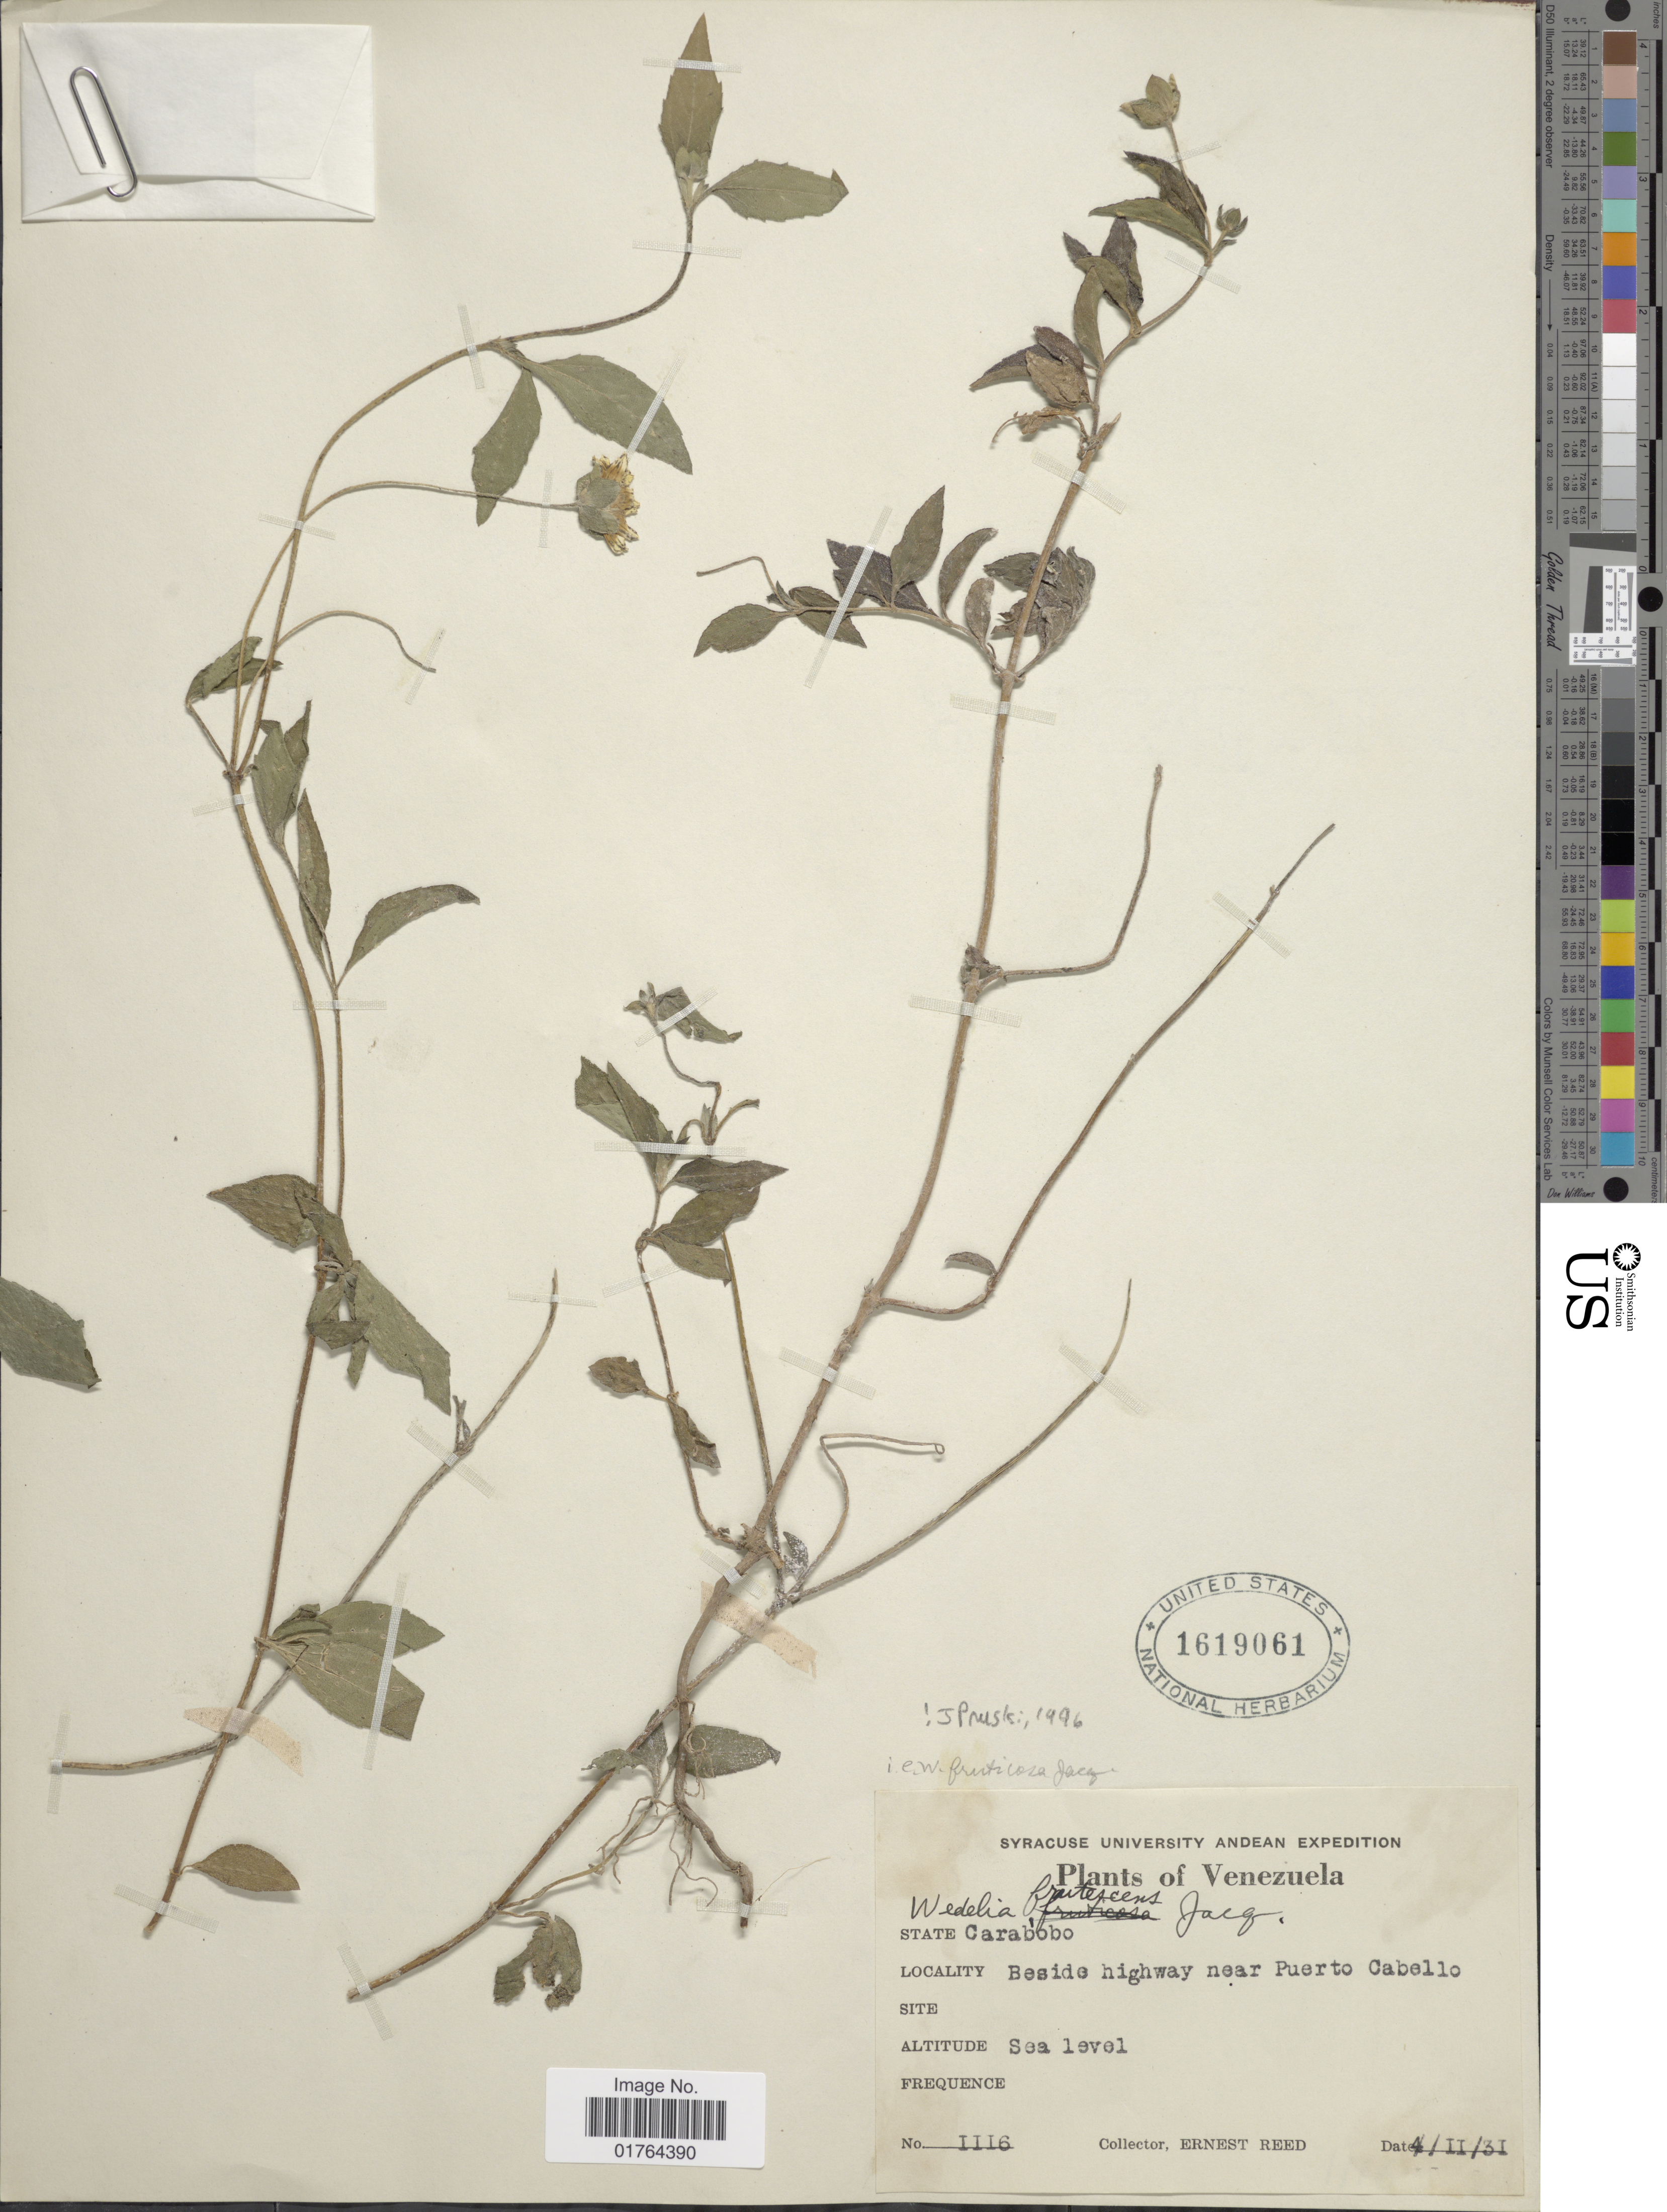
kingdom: Plantae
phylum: Tracheophyta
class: Magnoliopsida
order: Asterales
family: Asteraceae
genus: Wedelia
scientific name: Wedelia fruticosa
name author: Jacq.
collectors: E. Reed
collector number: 1116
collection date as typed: Transcribed d/m/y: 4/2/31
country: Venezuela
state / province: Carabobo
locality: State of Carabobo, Beside of highway near Puerto Cabello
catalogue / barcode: US 1619061